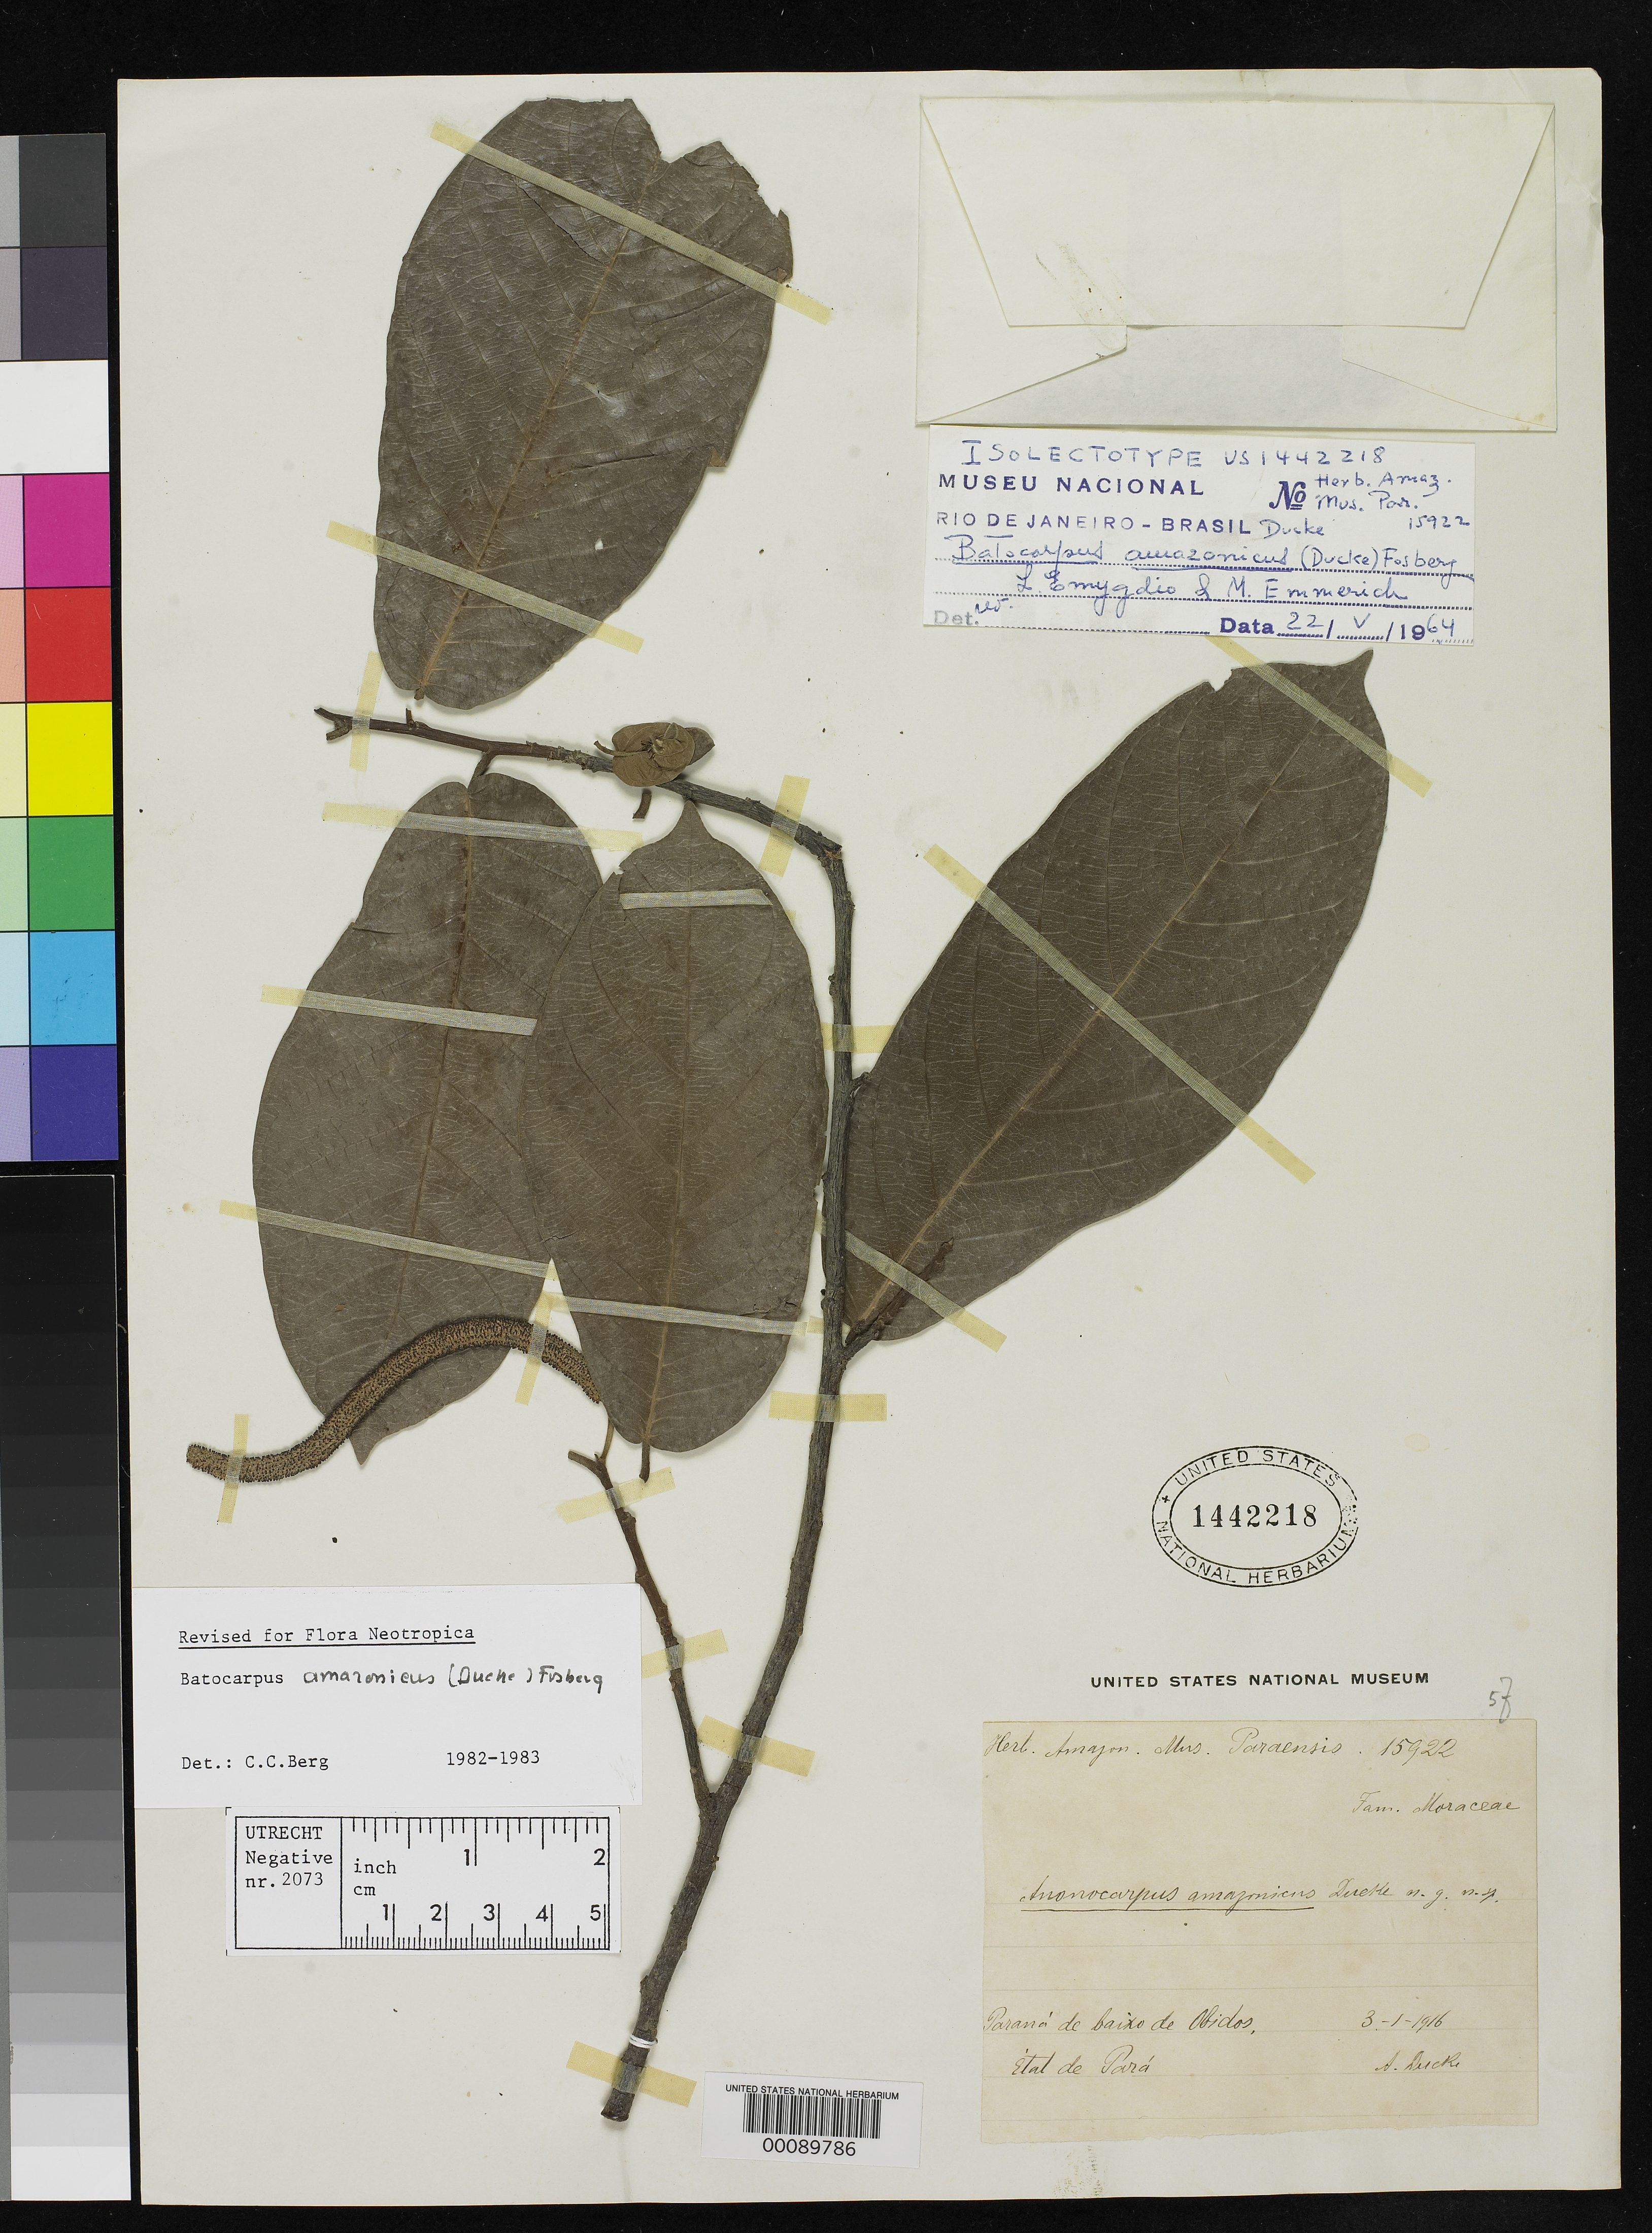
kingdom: Plantae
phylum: Tracheophyta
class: Magnoliopsida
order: Rosales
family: Moraceae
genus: Anonocarpus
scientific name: Anonocarpus amazonicus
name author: Ducke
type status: Isosyntype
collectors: A. Ducke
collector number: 15922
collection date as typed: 03 Jan 1916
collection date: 1916-01-03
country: Brazil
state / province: Amazonas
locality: Paramo de Baixes de Obidos.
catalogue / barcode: US 1442218